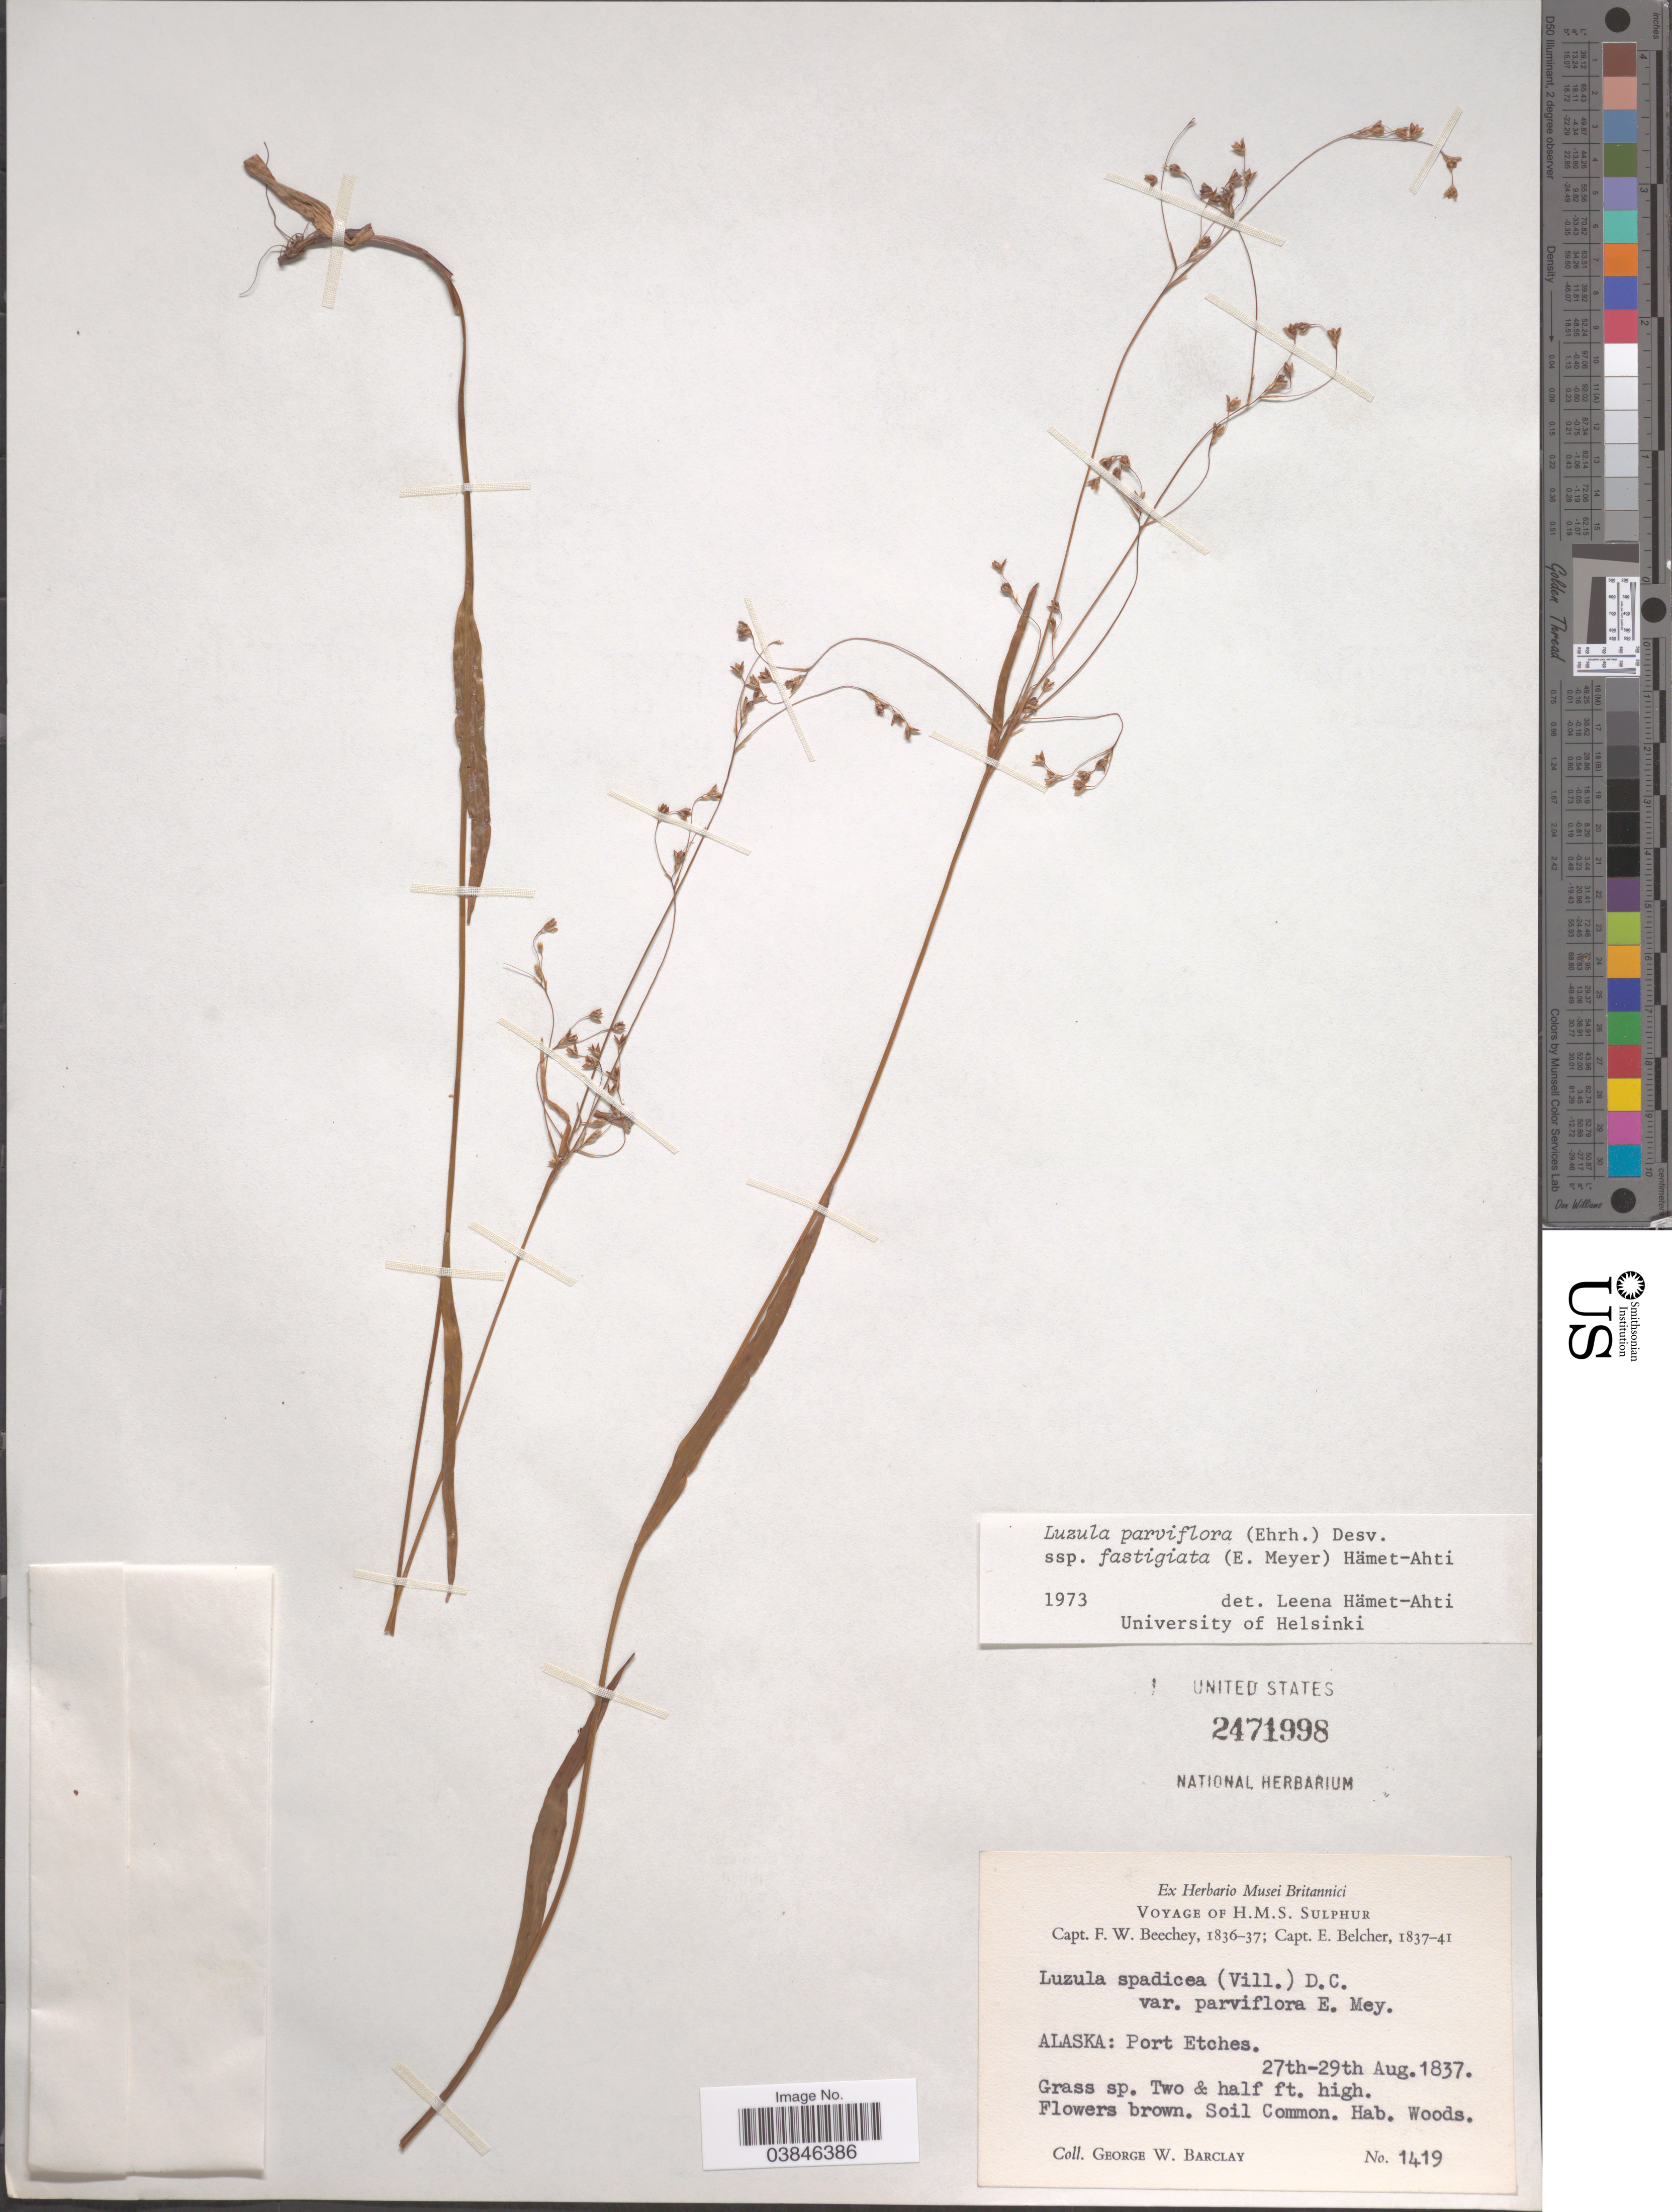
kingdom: Plantae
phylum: Tracheophyta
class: Liliopsida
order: Poales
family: Juncaceae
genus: Luzula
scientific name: Luzula parviflora subsp. fastigiata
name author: Buchenau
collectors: G. W. Barclay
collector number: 1419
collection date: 1837-08-27/1837-08-29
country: United States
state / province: Alaska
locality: Port Etches.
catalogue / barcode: US 2471998